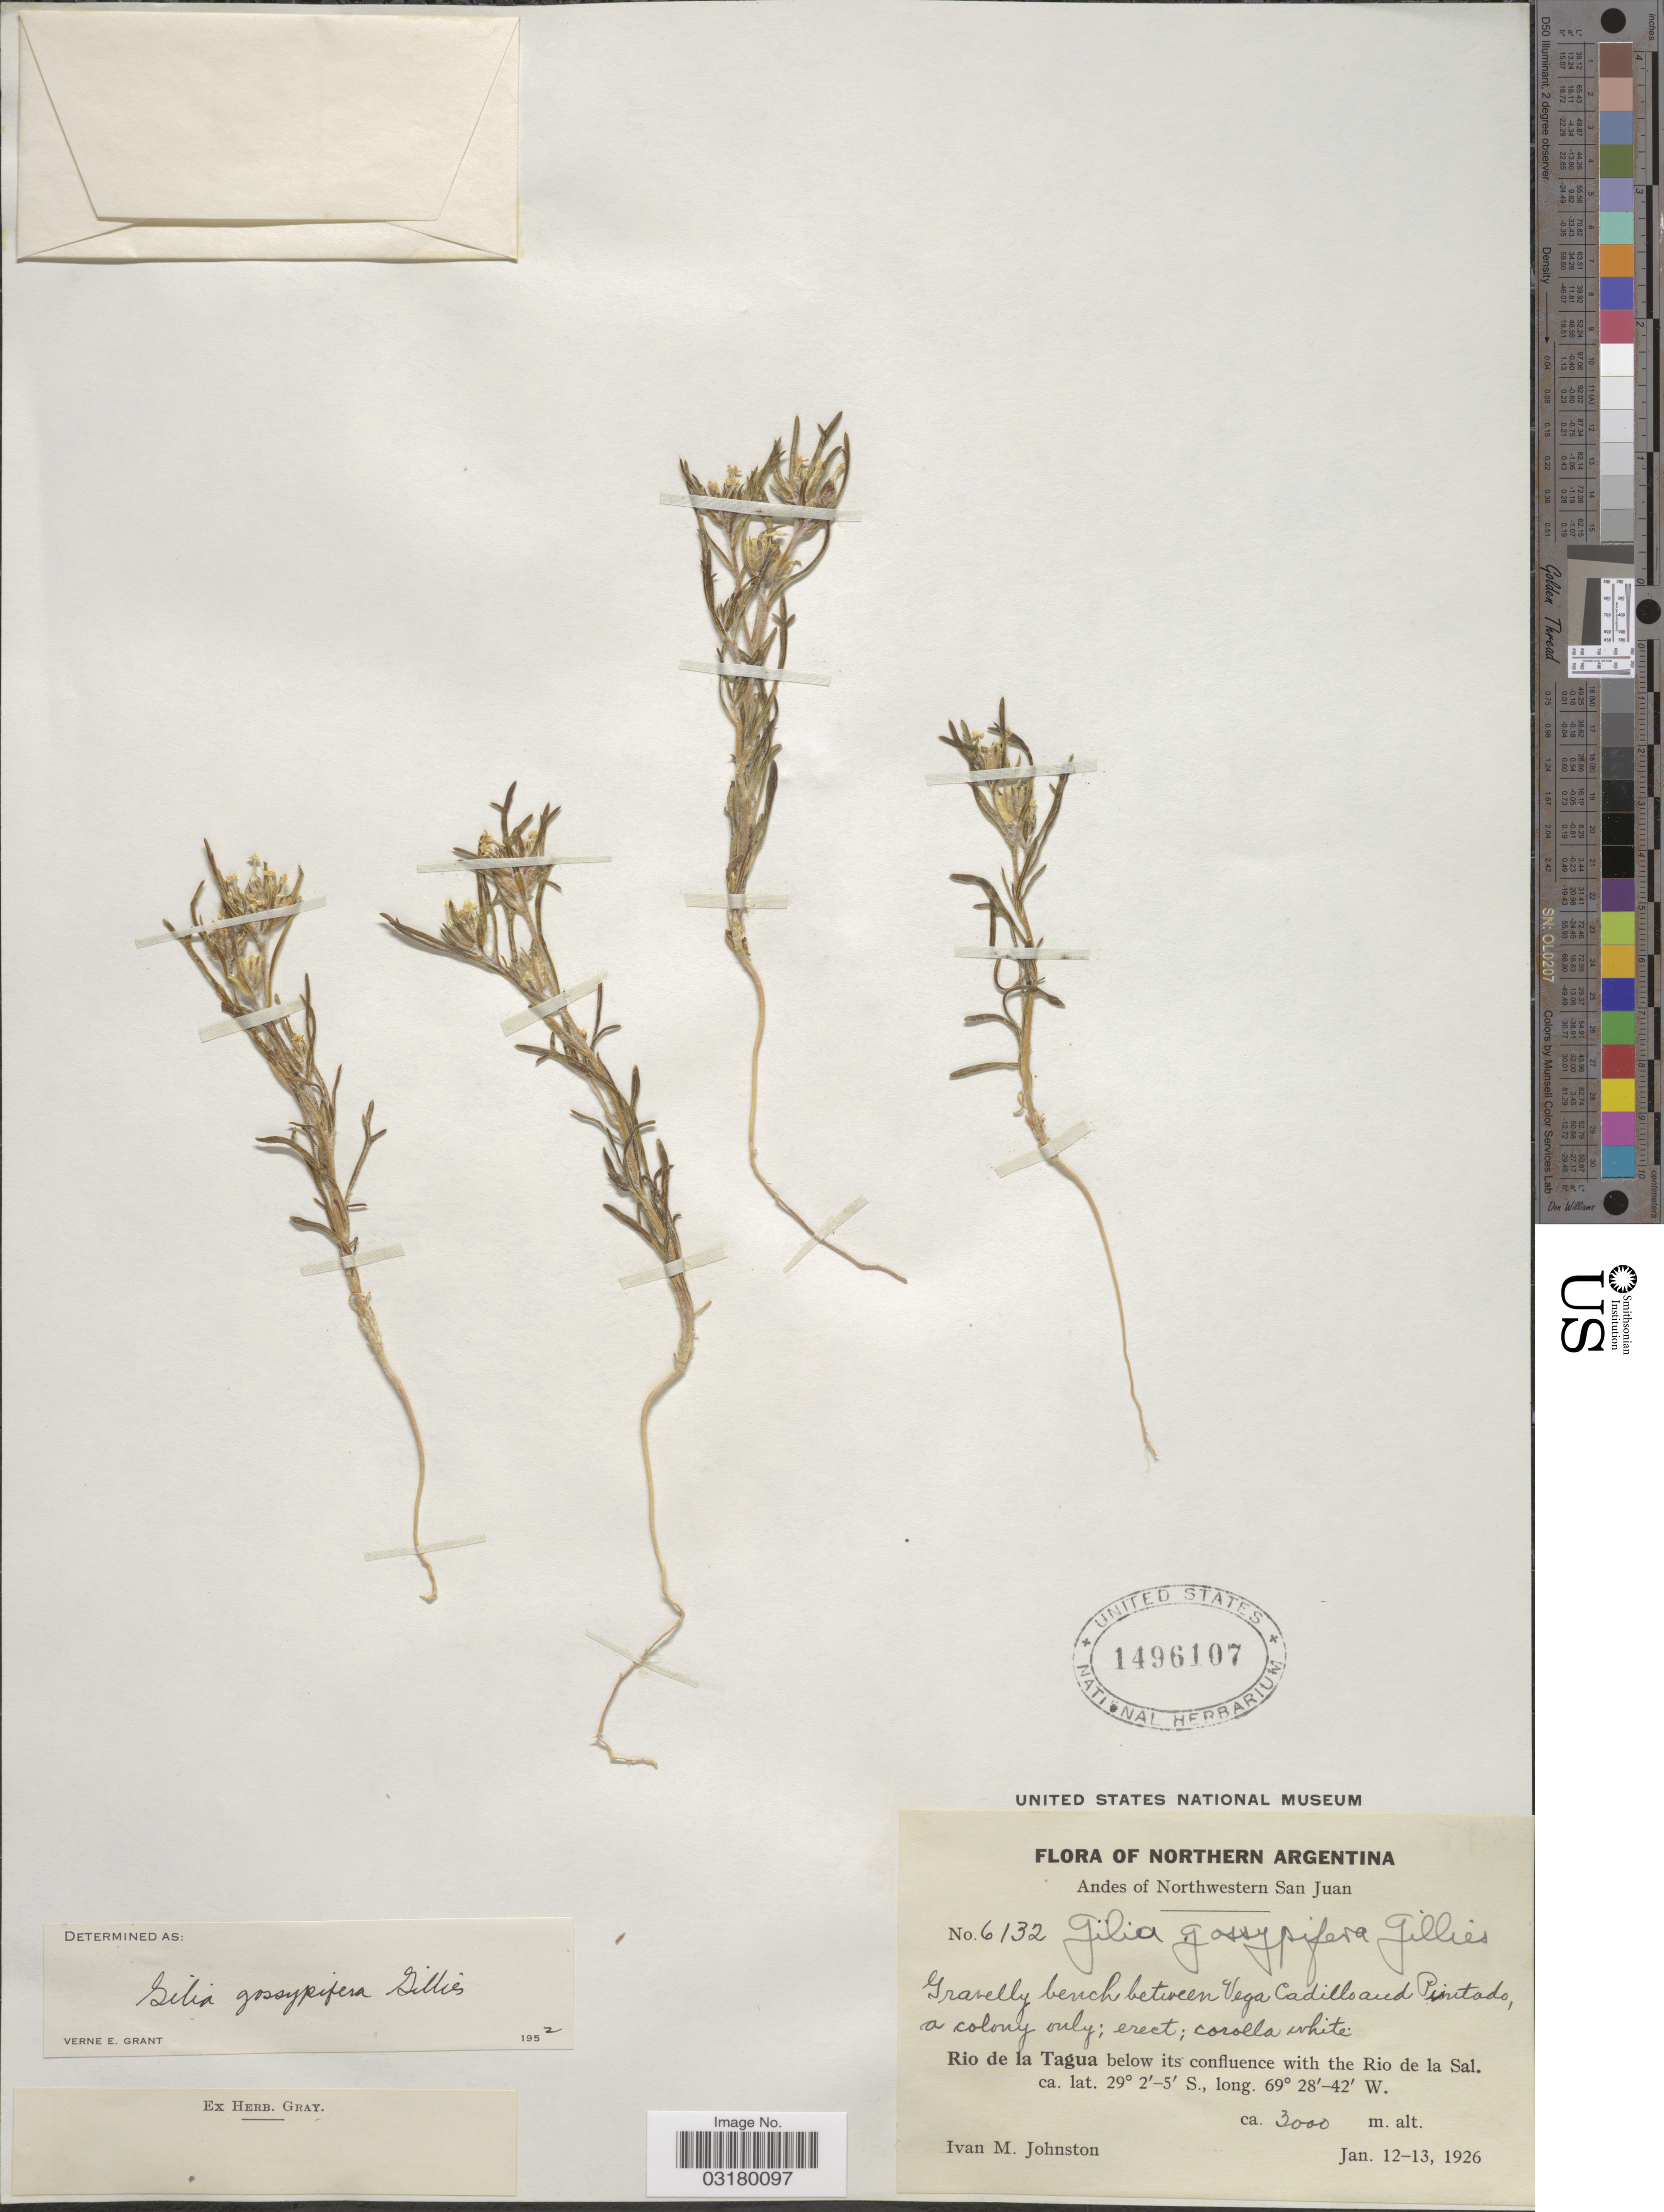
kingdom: Plantae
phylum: Tracheophyta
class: Magnoliopsida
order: Ericales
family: Polemoniaceae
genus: Ipomopsis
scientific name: Ipomopsis gossypifera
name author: (Gillies ex Benth.) V.E. Grant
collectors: I.M. Johnston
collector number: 6132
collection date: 1926-01-12/1926-01-13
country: Argentina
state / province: San Juan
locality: Northern Argentina. Andes of Northwestern San Juan. Between Vega Cadillo and Pintado. Rio de la Tagua below its confluence with the Rio de la Sal.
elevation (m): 3000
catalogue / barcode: US 1496107